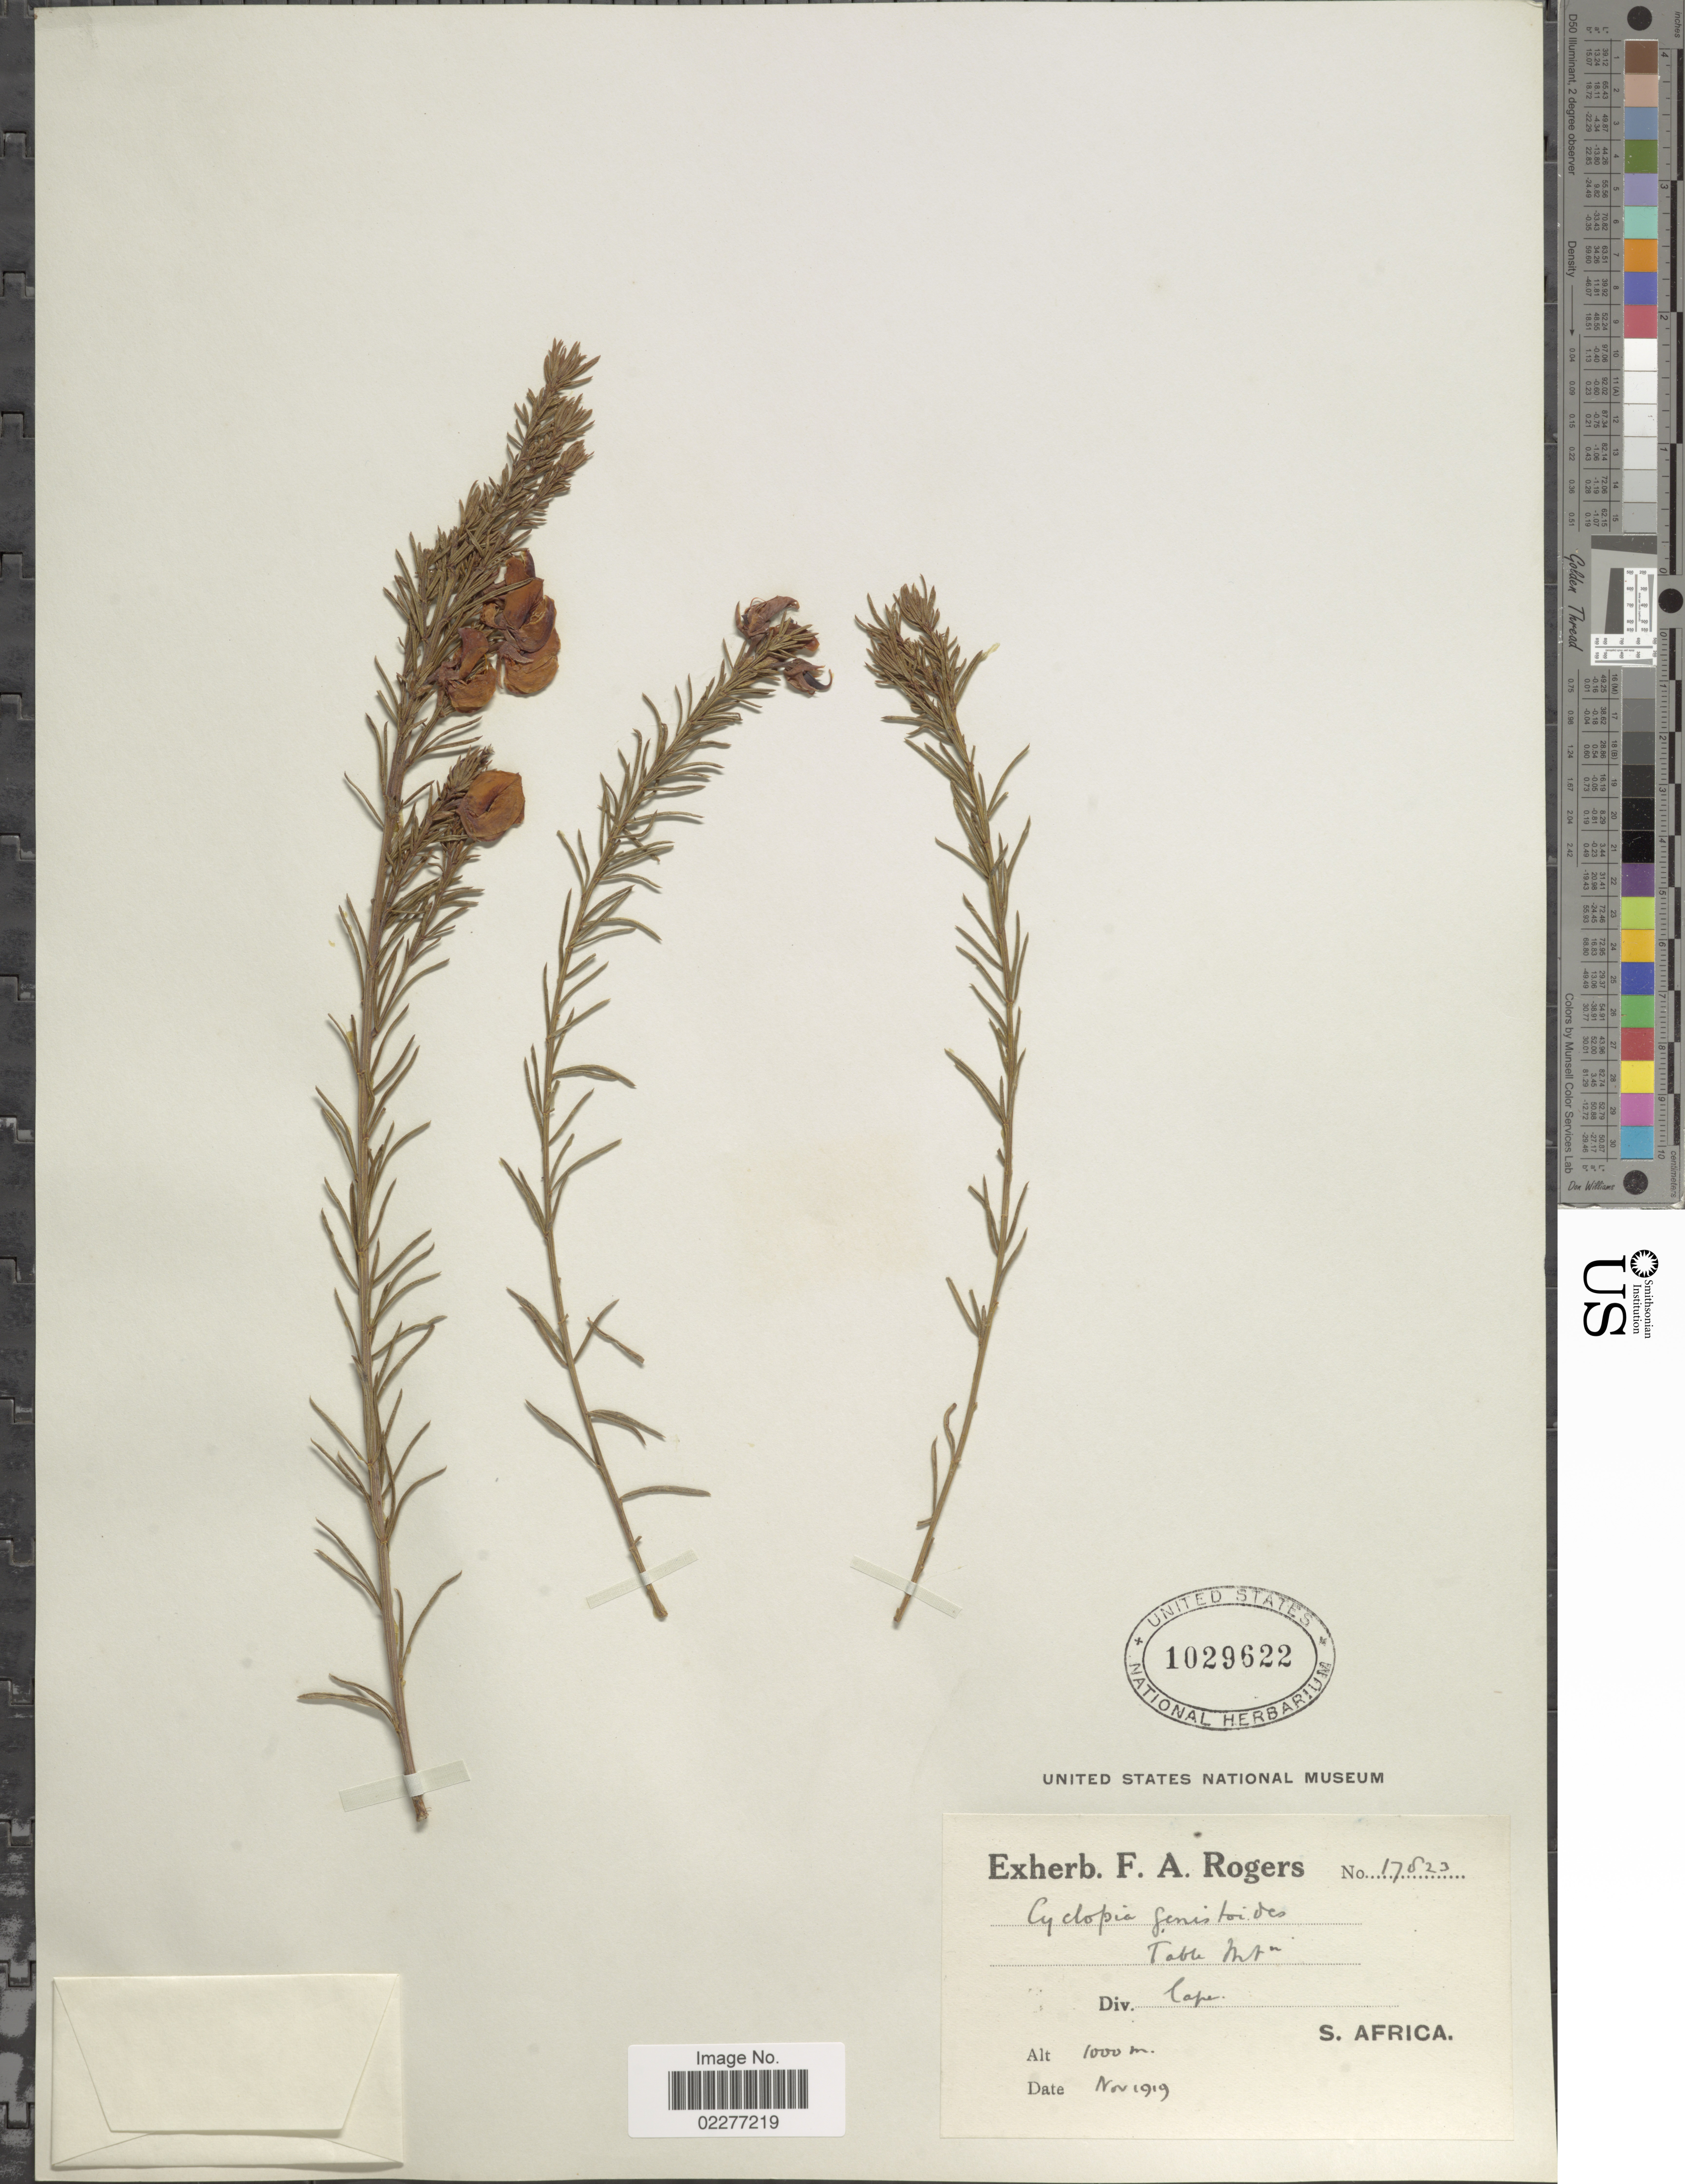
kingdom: Plantae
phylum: Tracheophyta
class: Magnoliopsida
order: Fabales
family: Fabaceae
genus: Cyclopia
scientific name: Cyclopia genistoides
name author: Sieber ex C. Presl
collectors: ex herb. F. A. Rogers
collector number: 17823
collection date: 1919-11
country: South Africa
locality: Table Mtn, Div Cape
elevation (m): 1000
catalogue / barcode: US 1029622